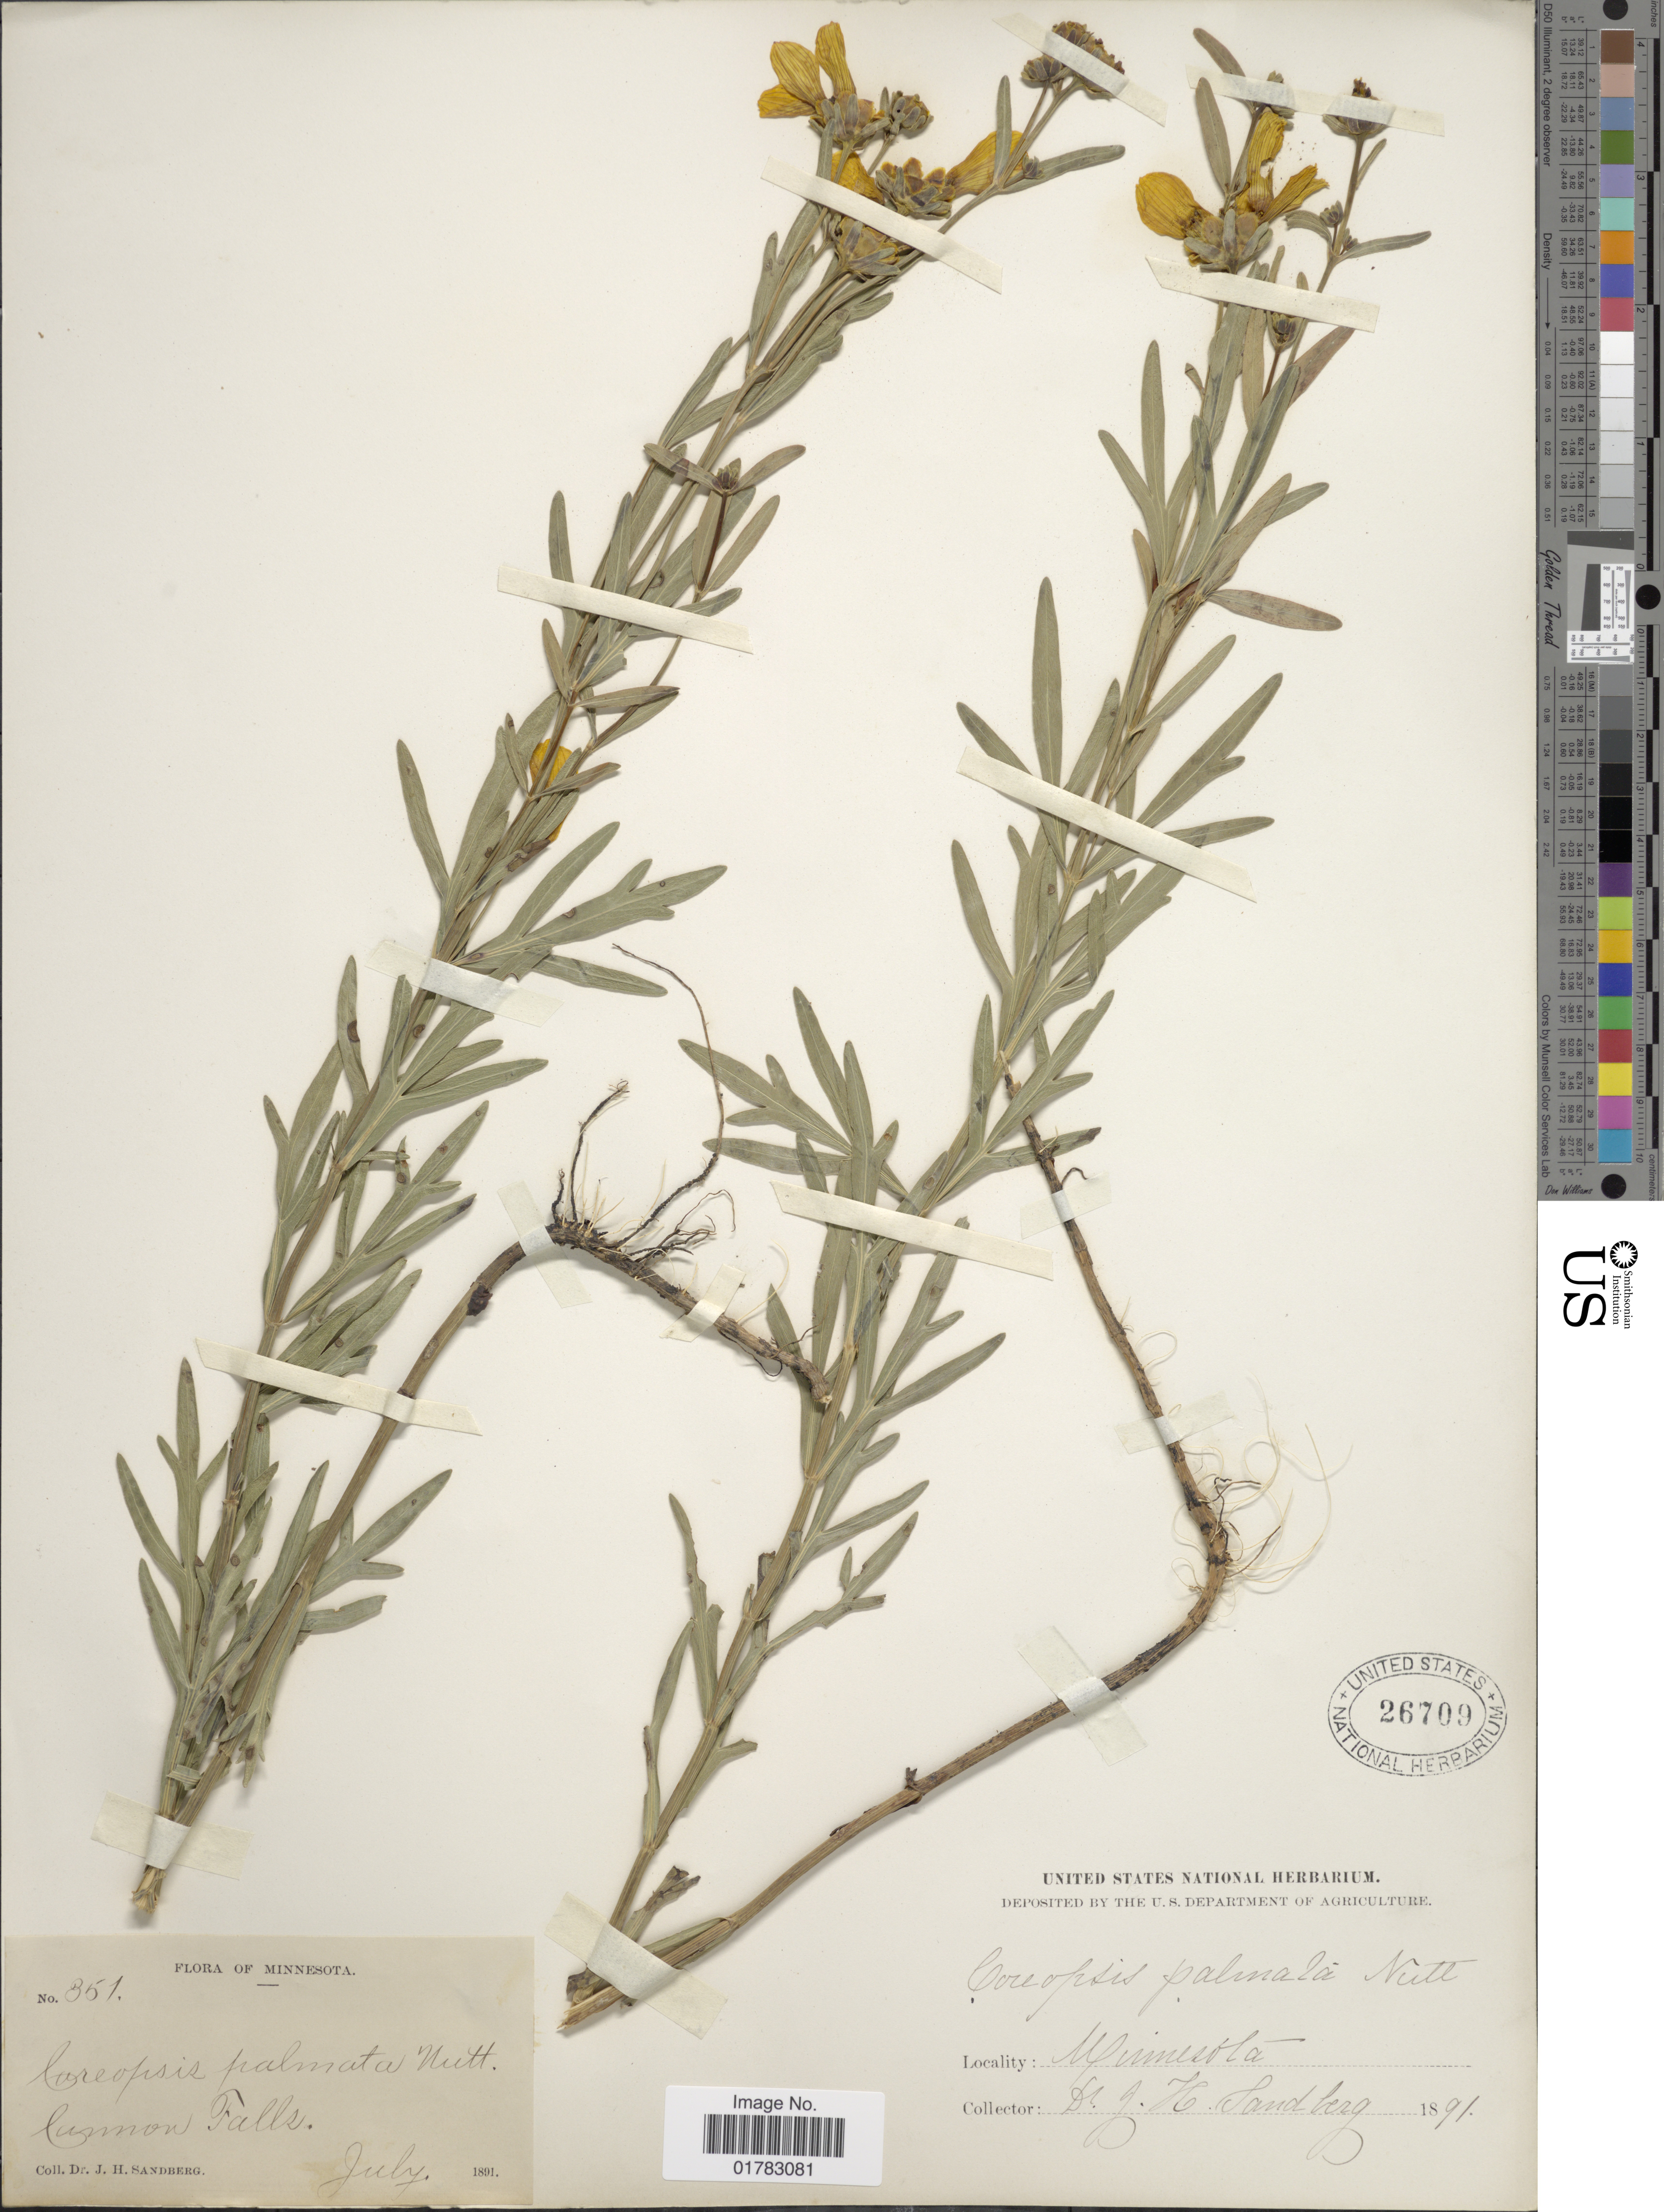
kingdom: Plantae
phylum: Tracheophyta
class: Magnoliopsida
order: Asterales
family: Asteraceae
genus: Coreopsis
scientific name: Coreopsis palmata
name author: Nutt.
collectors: J. H. Sandberg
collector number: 351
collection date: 1891-07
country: United States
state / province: Minnesota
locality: Cannon Falls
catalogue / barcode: US 26709